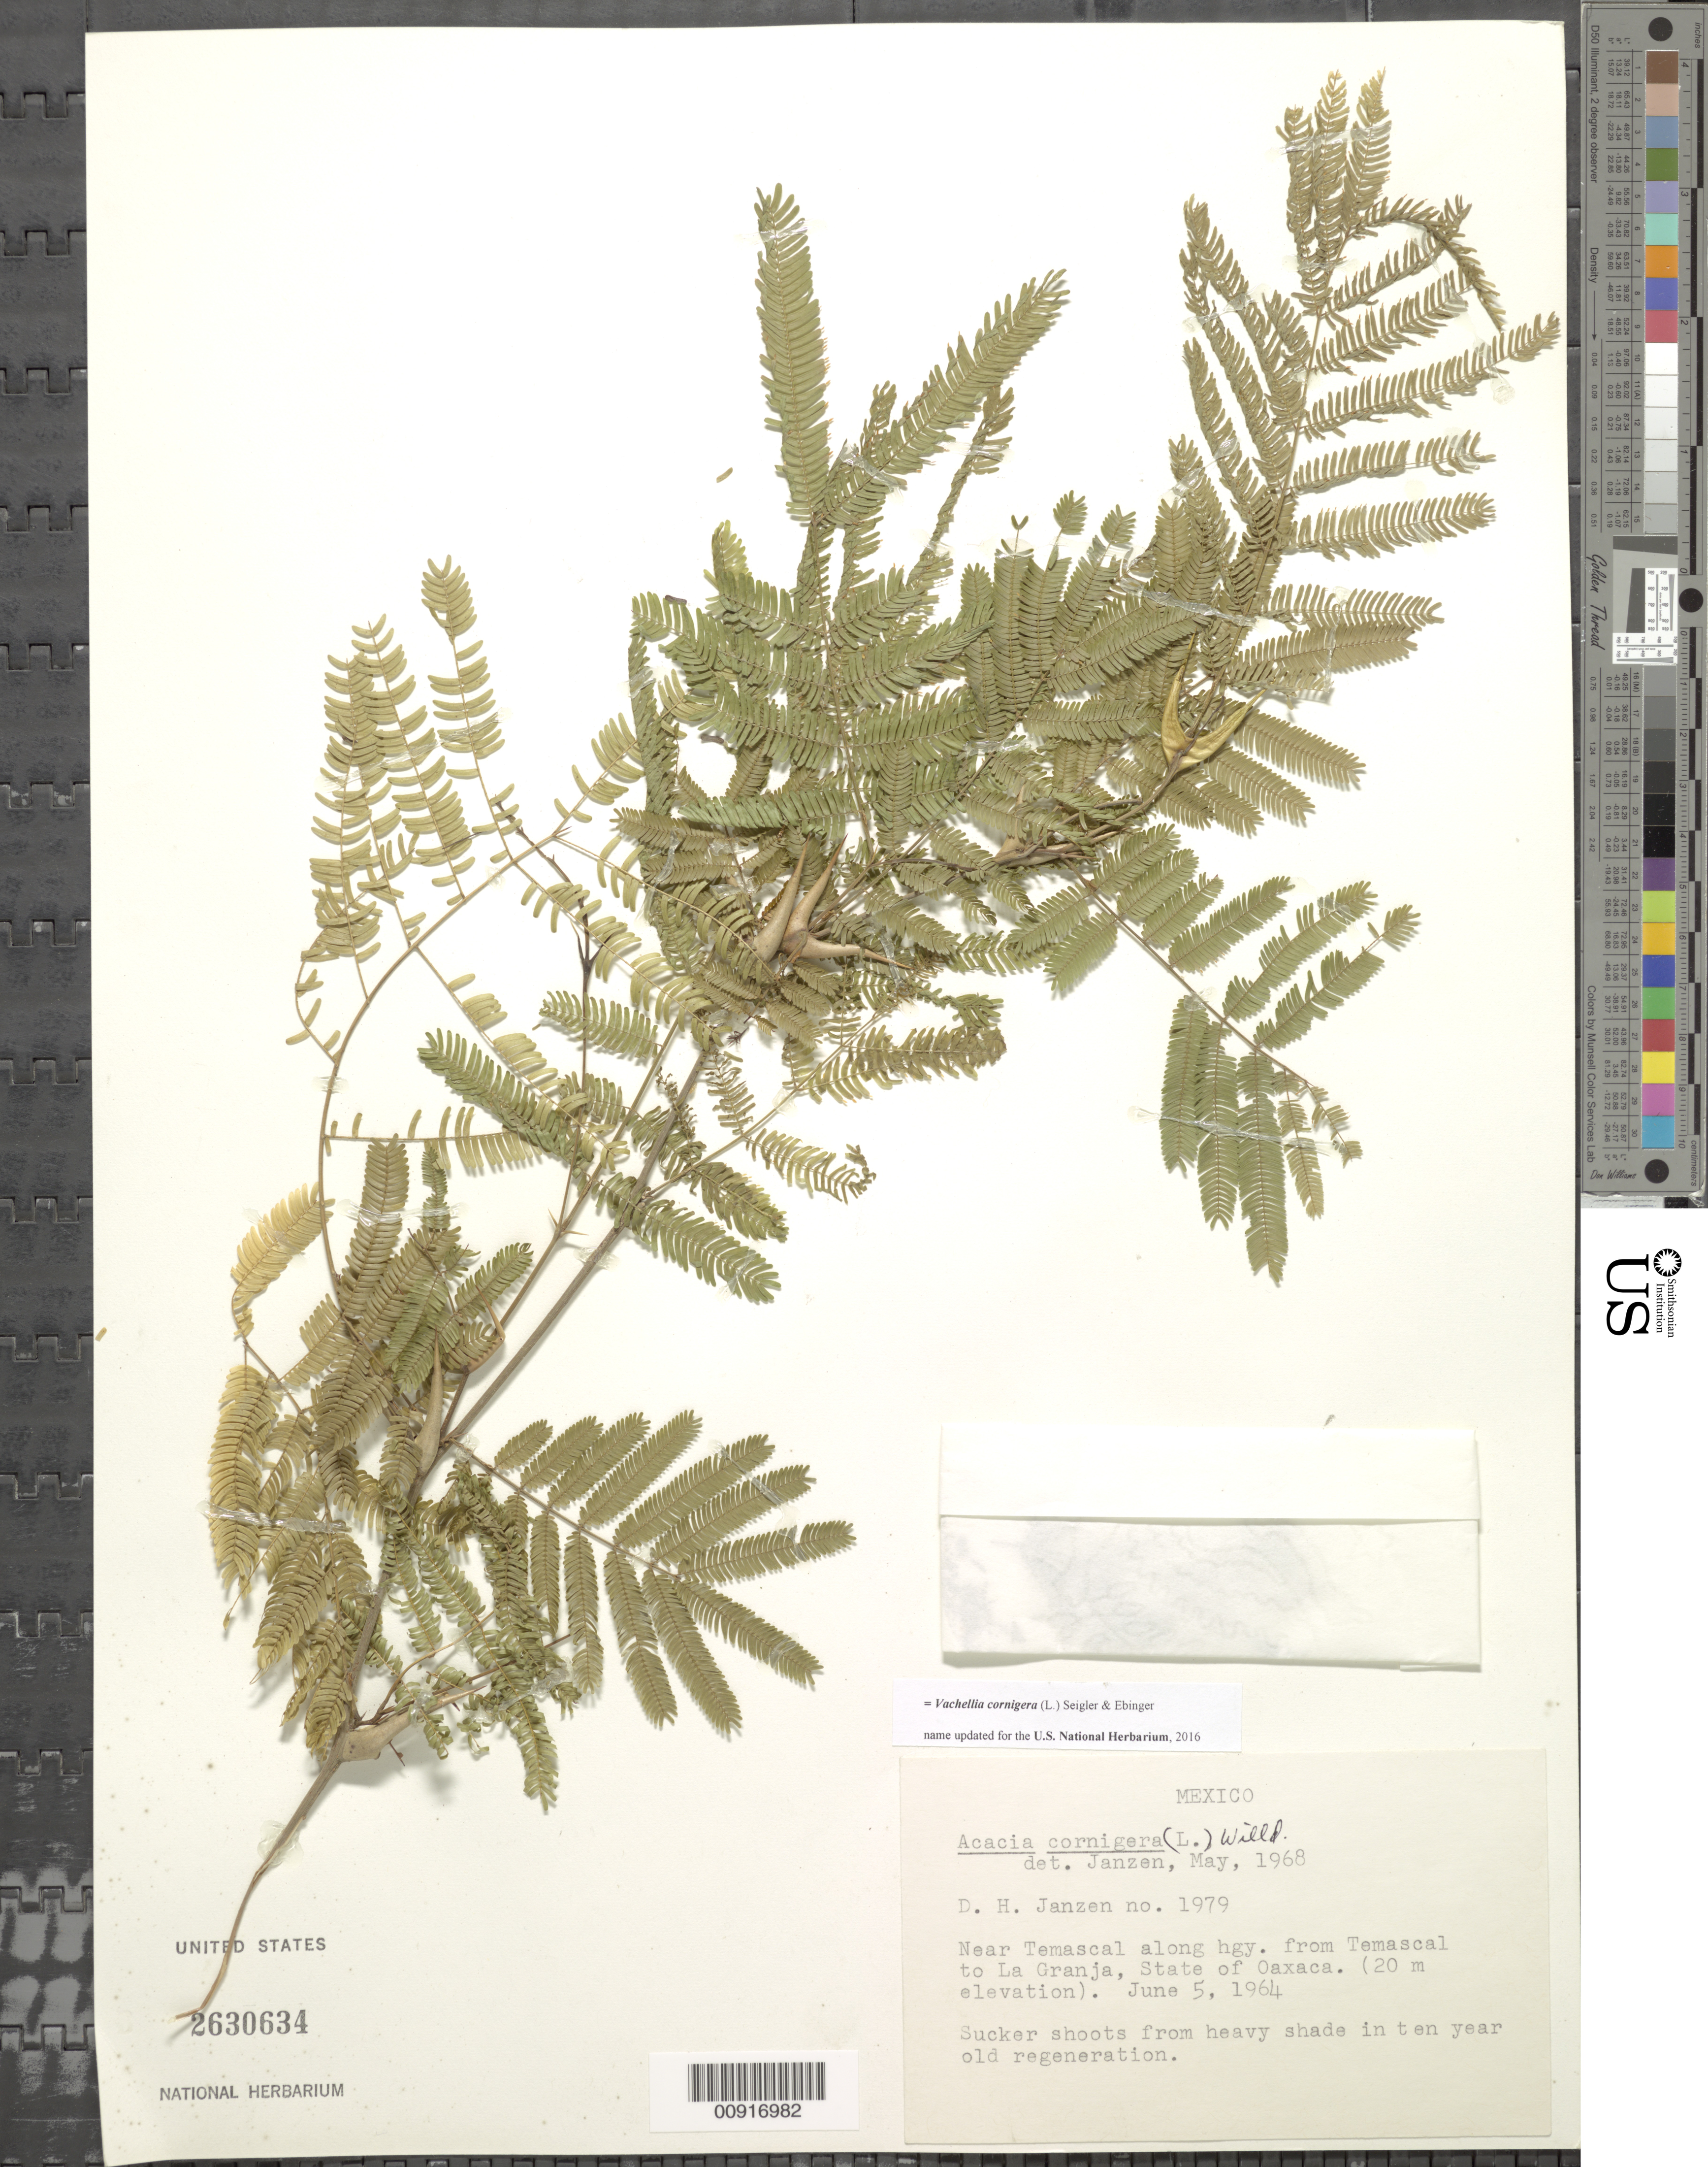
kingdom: Plantae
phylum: Tracheophyta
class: Magnoliopsida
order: Fabales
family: Fabaceae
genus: Vachellia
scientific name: Vachellia cornigera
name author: (L.) Seigler & Ebinger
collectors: D. Janzen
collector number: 1979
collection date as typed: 05 Jun 1964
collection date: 1964-06-05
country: Mexico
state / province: Oaxaca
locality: Near Temascal along hwy. from Temascal to La Granja, State of Oaxaca.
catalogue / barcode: US 2630634